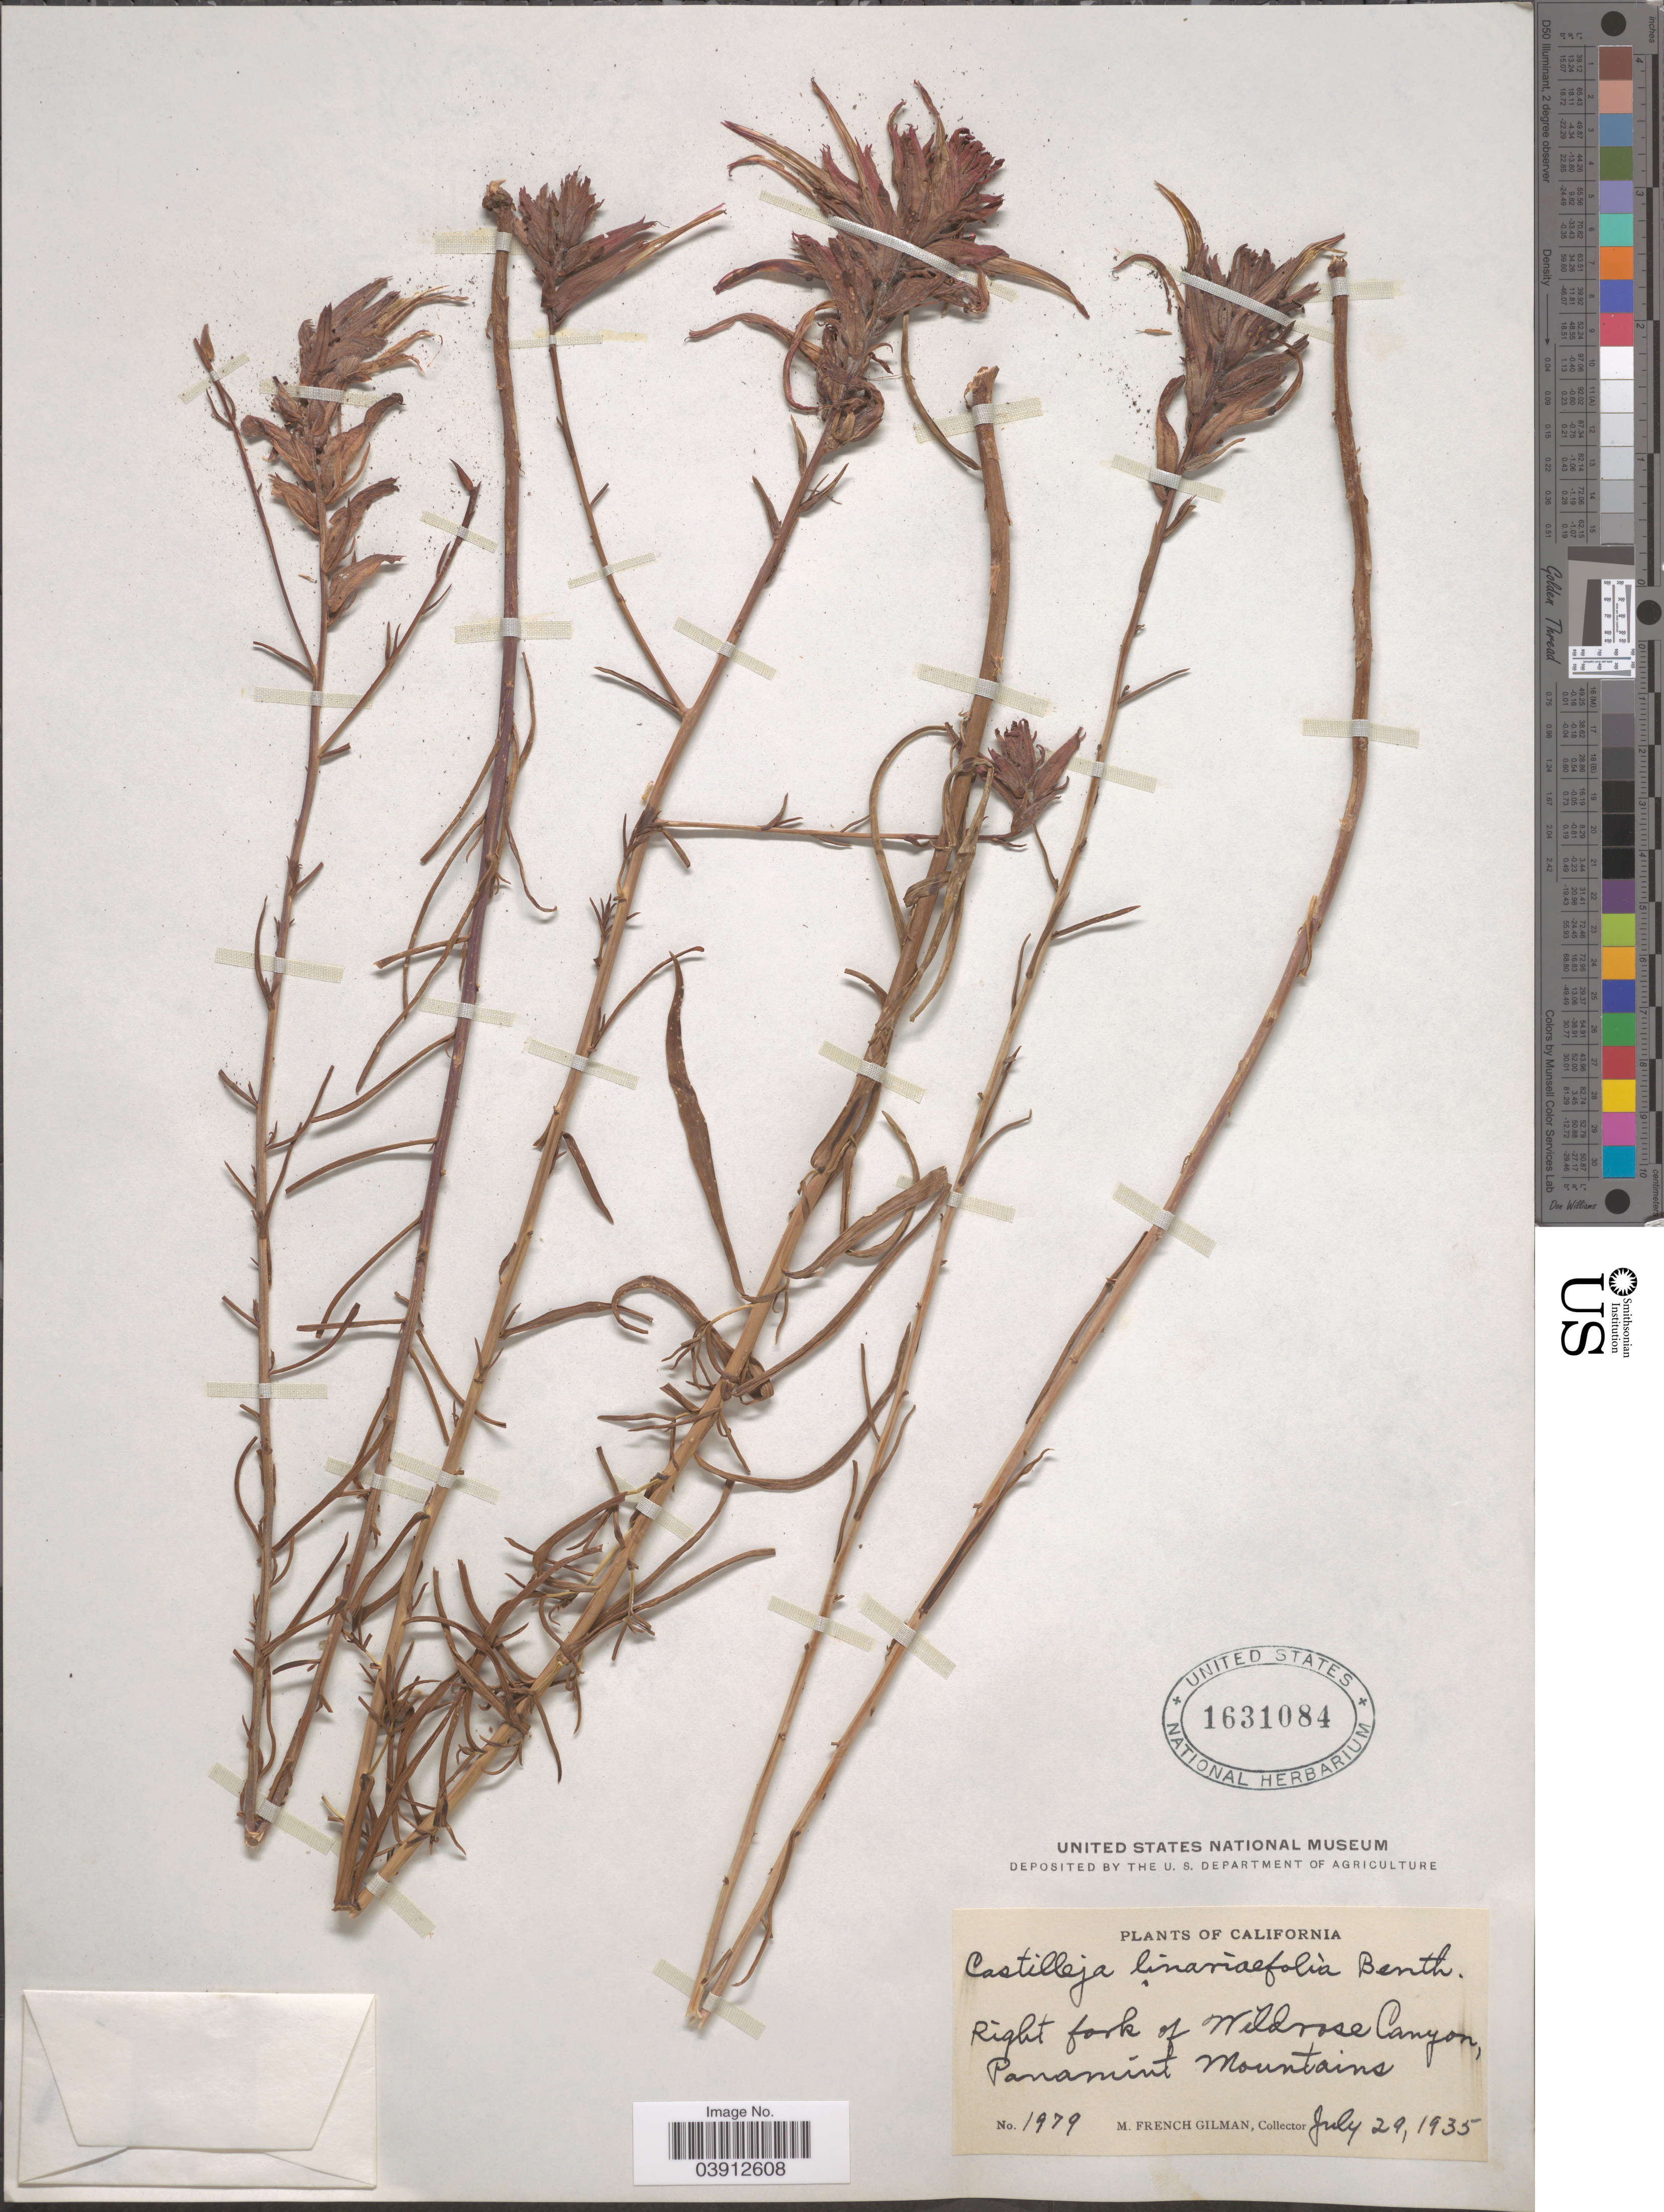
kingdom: Plantae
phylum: Tracheophyta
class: Magnoliopsida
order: Lamiales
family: Orobanchaceae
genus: Castilleja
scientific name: Castilleja linariifolia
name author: Benth.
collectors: M. F. Gilman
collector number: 1979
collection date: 1935-07-29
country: United States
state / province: California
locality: Right fork of Wildrose Canyon, Panamint Mountains.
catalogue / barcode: US 1631084